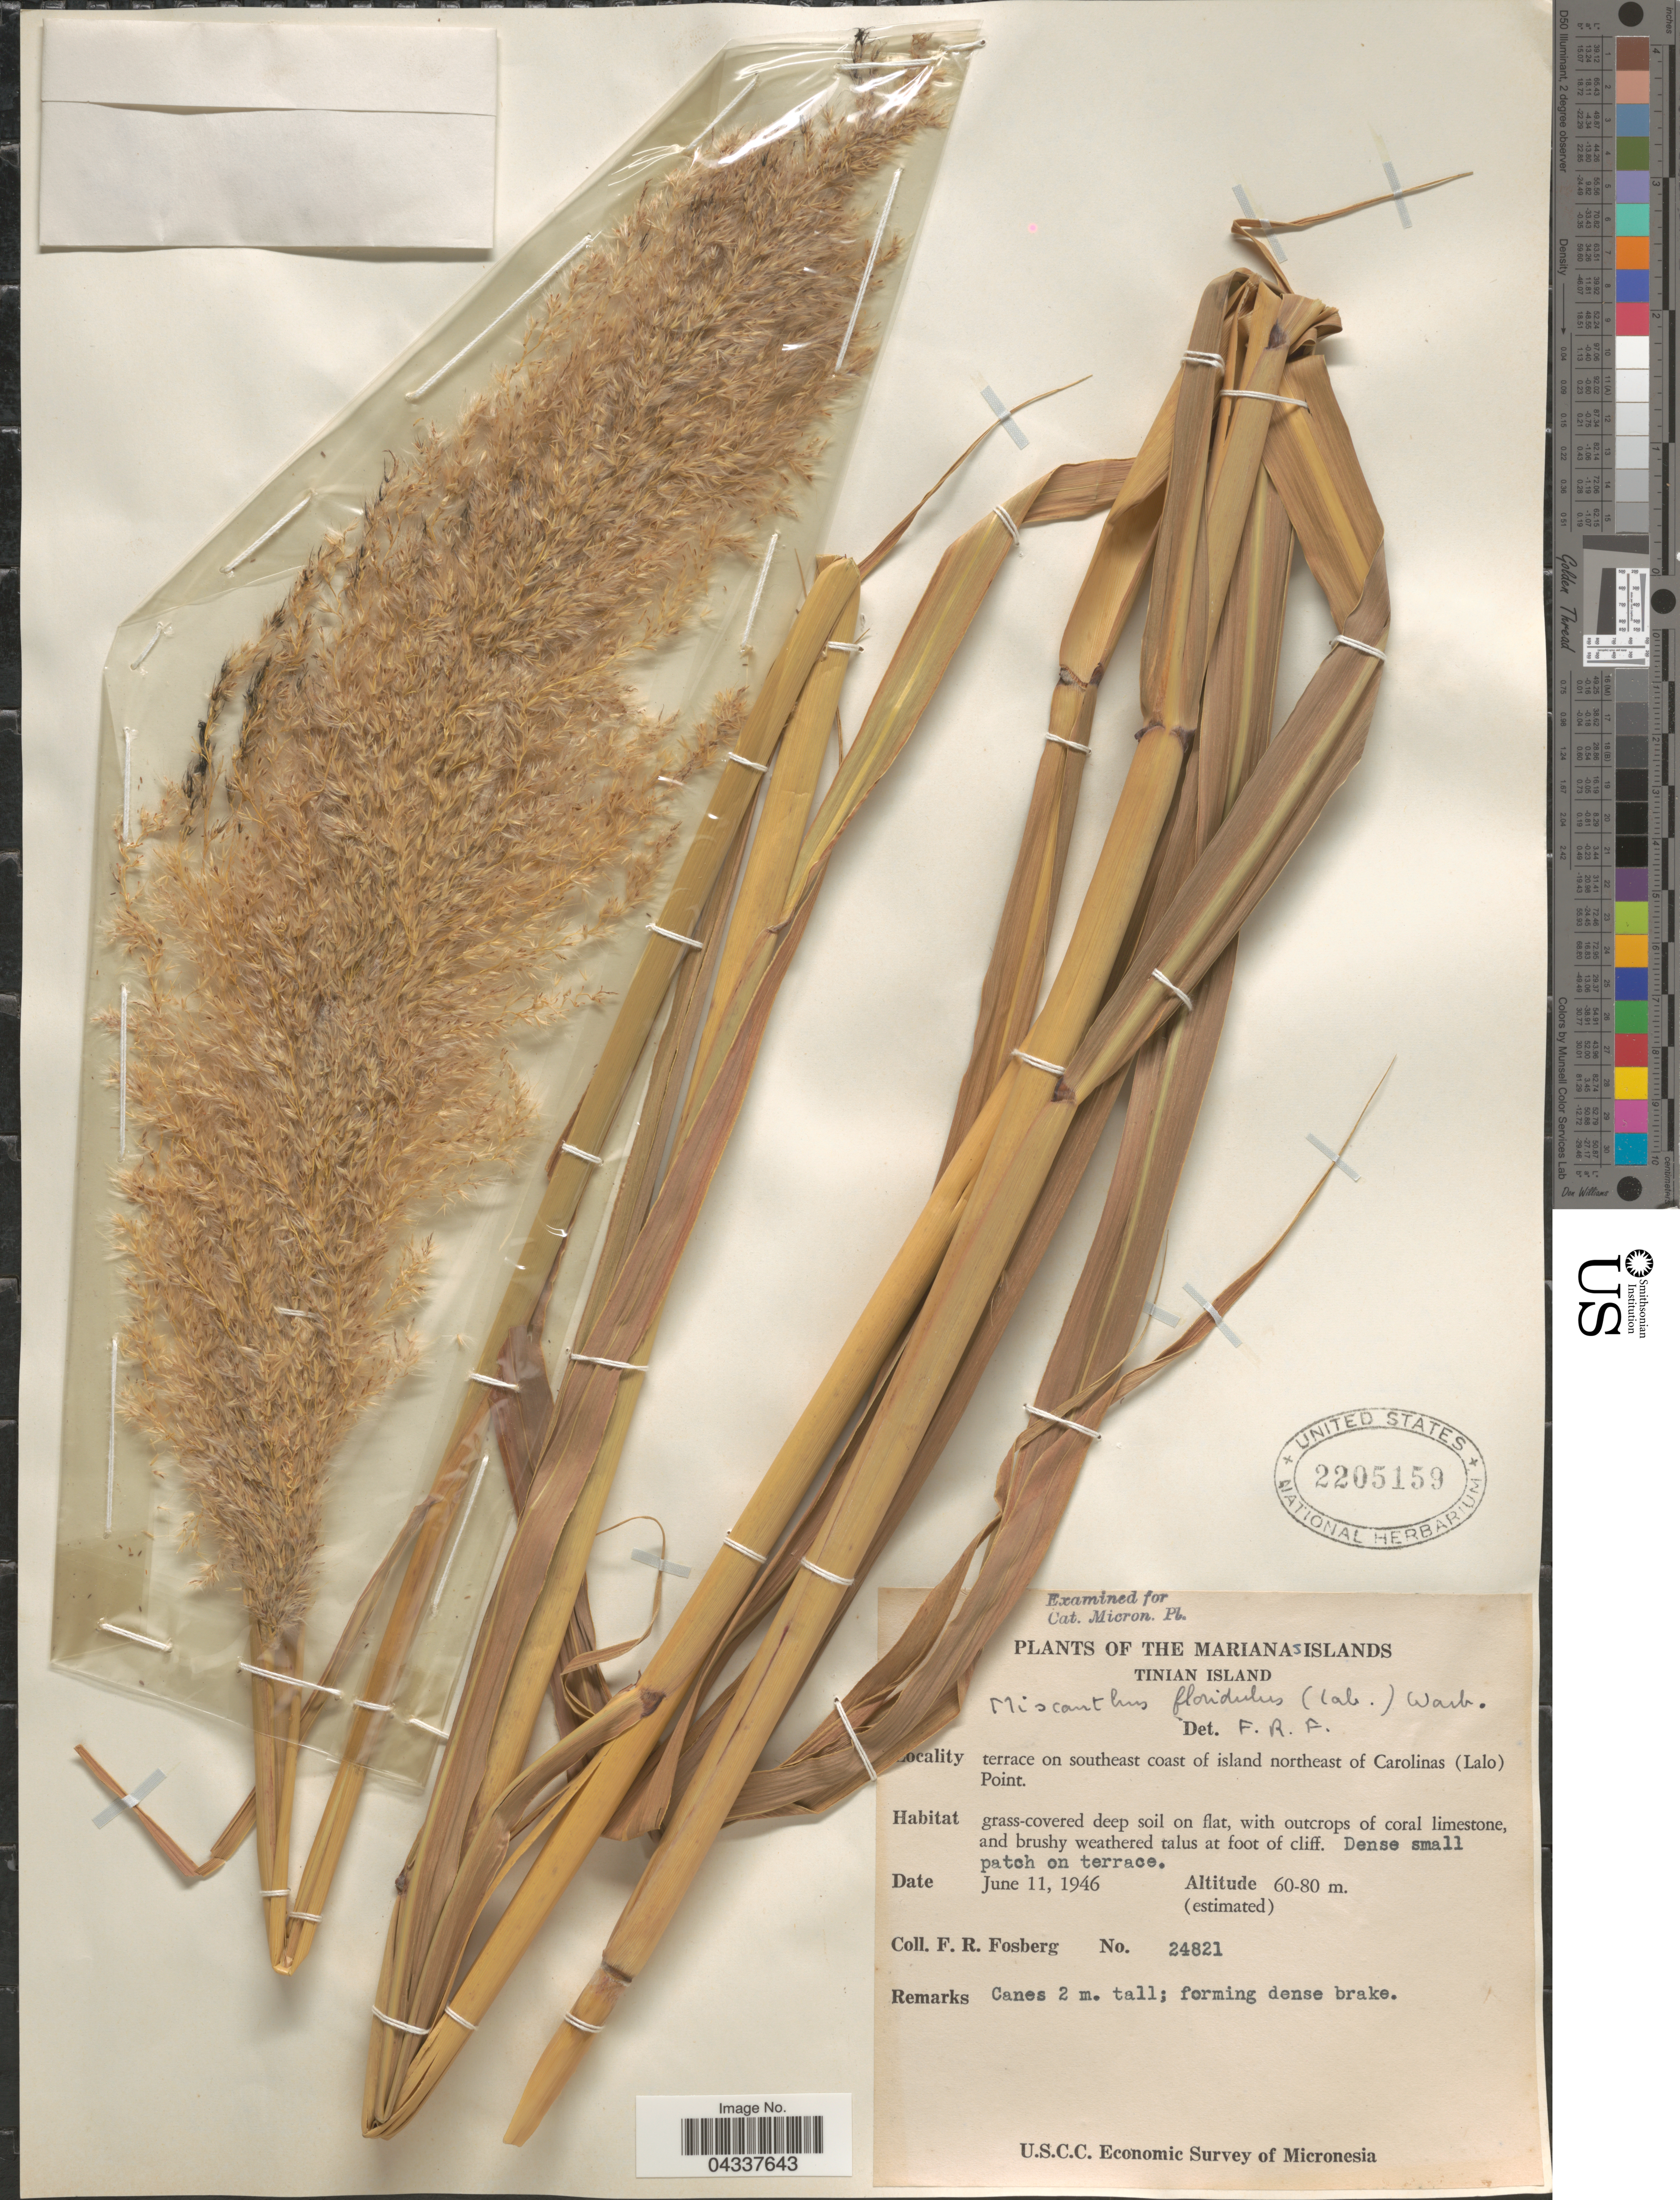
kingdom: Plantae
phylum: Tracheophyta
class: Liliopsida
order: Poales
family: Poaceae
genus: Miscanthus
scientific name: Miscanthus floridulus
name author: (Labill.) Warb.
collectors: F. R. Fosberg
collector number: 24821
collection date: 1946-06-11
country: Northern Mariana Islands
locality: Mariana Islands. Tinian Island. Terrace on southeast coast of island northeast of Carolinas (Lalo) Point. U. S. C. C. Economic Survey of Micronesia.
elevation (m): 60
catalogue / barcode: US 2205159